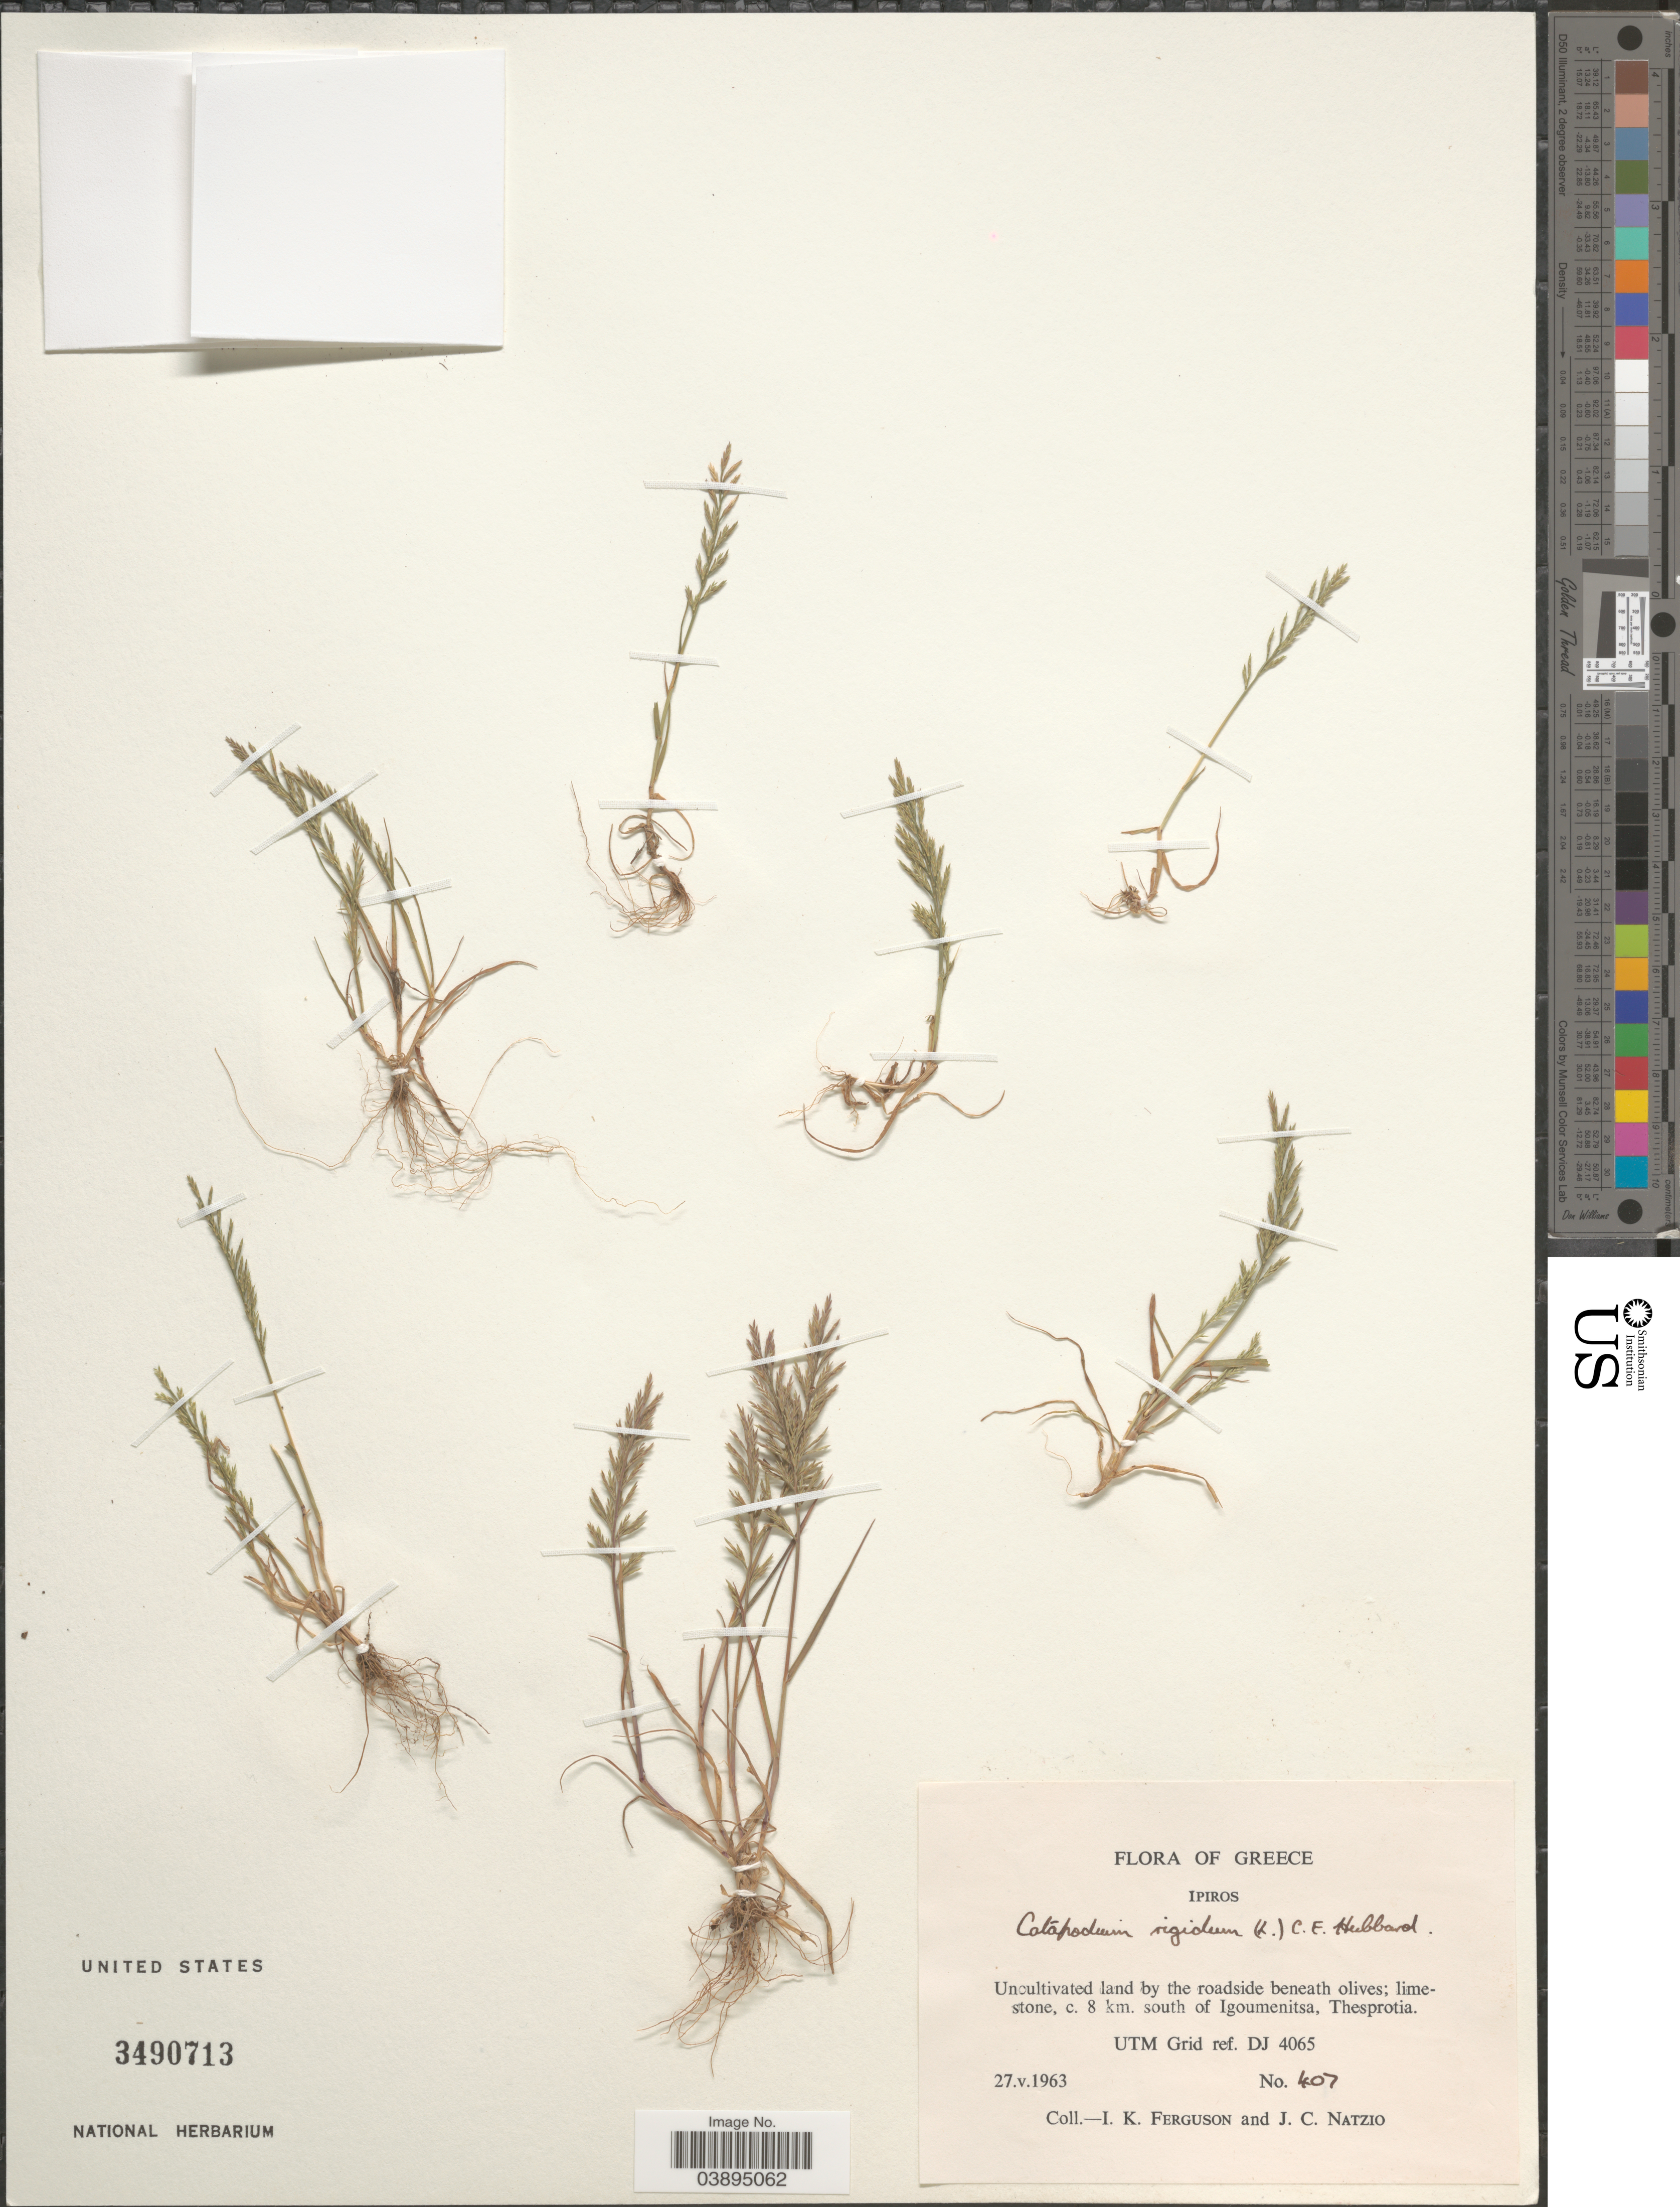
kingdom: Plantae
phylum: Tracheophyta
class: Liliopsida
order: Poales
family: Poaceae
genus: Catapodium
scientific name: Catapodium rigidum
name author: (L.) C.E. Hubb.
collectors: I. K. Ferguson & J. Natzio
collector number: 407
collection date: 1963-05-27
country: Greece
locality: Ipiros. Uncultivated land by the roadside beneath olives; limestone, c. 8 km. south of Igoumenitsa, Thesprotia. UTM Grid ref. DJ 4065.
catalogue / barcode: US 3490713